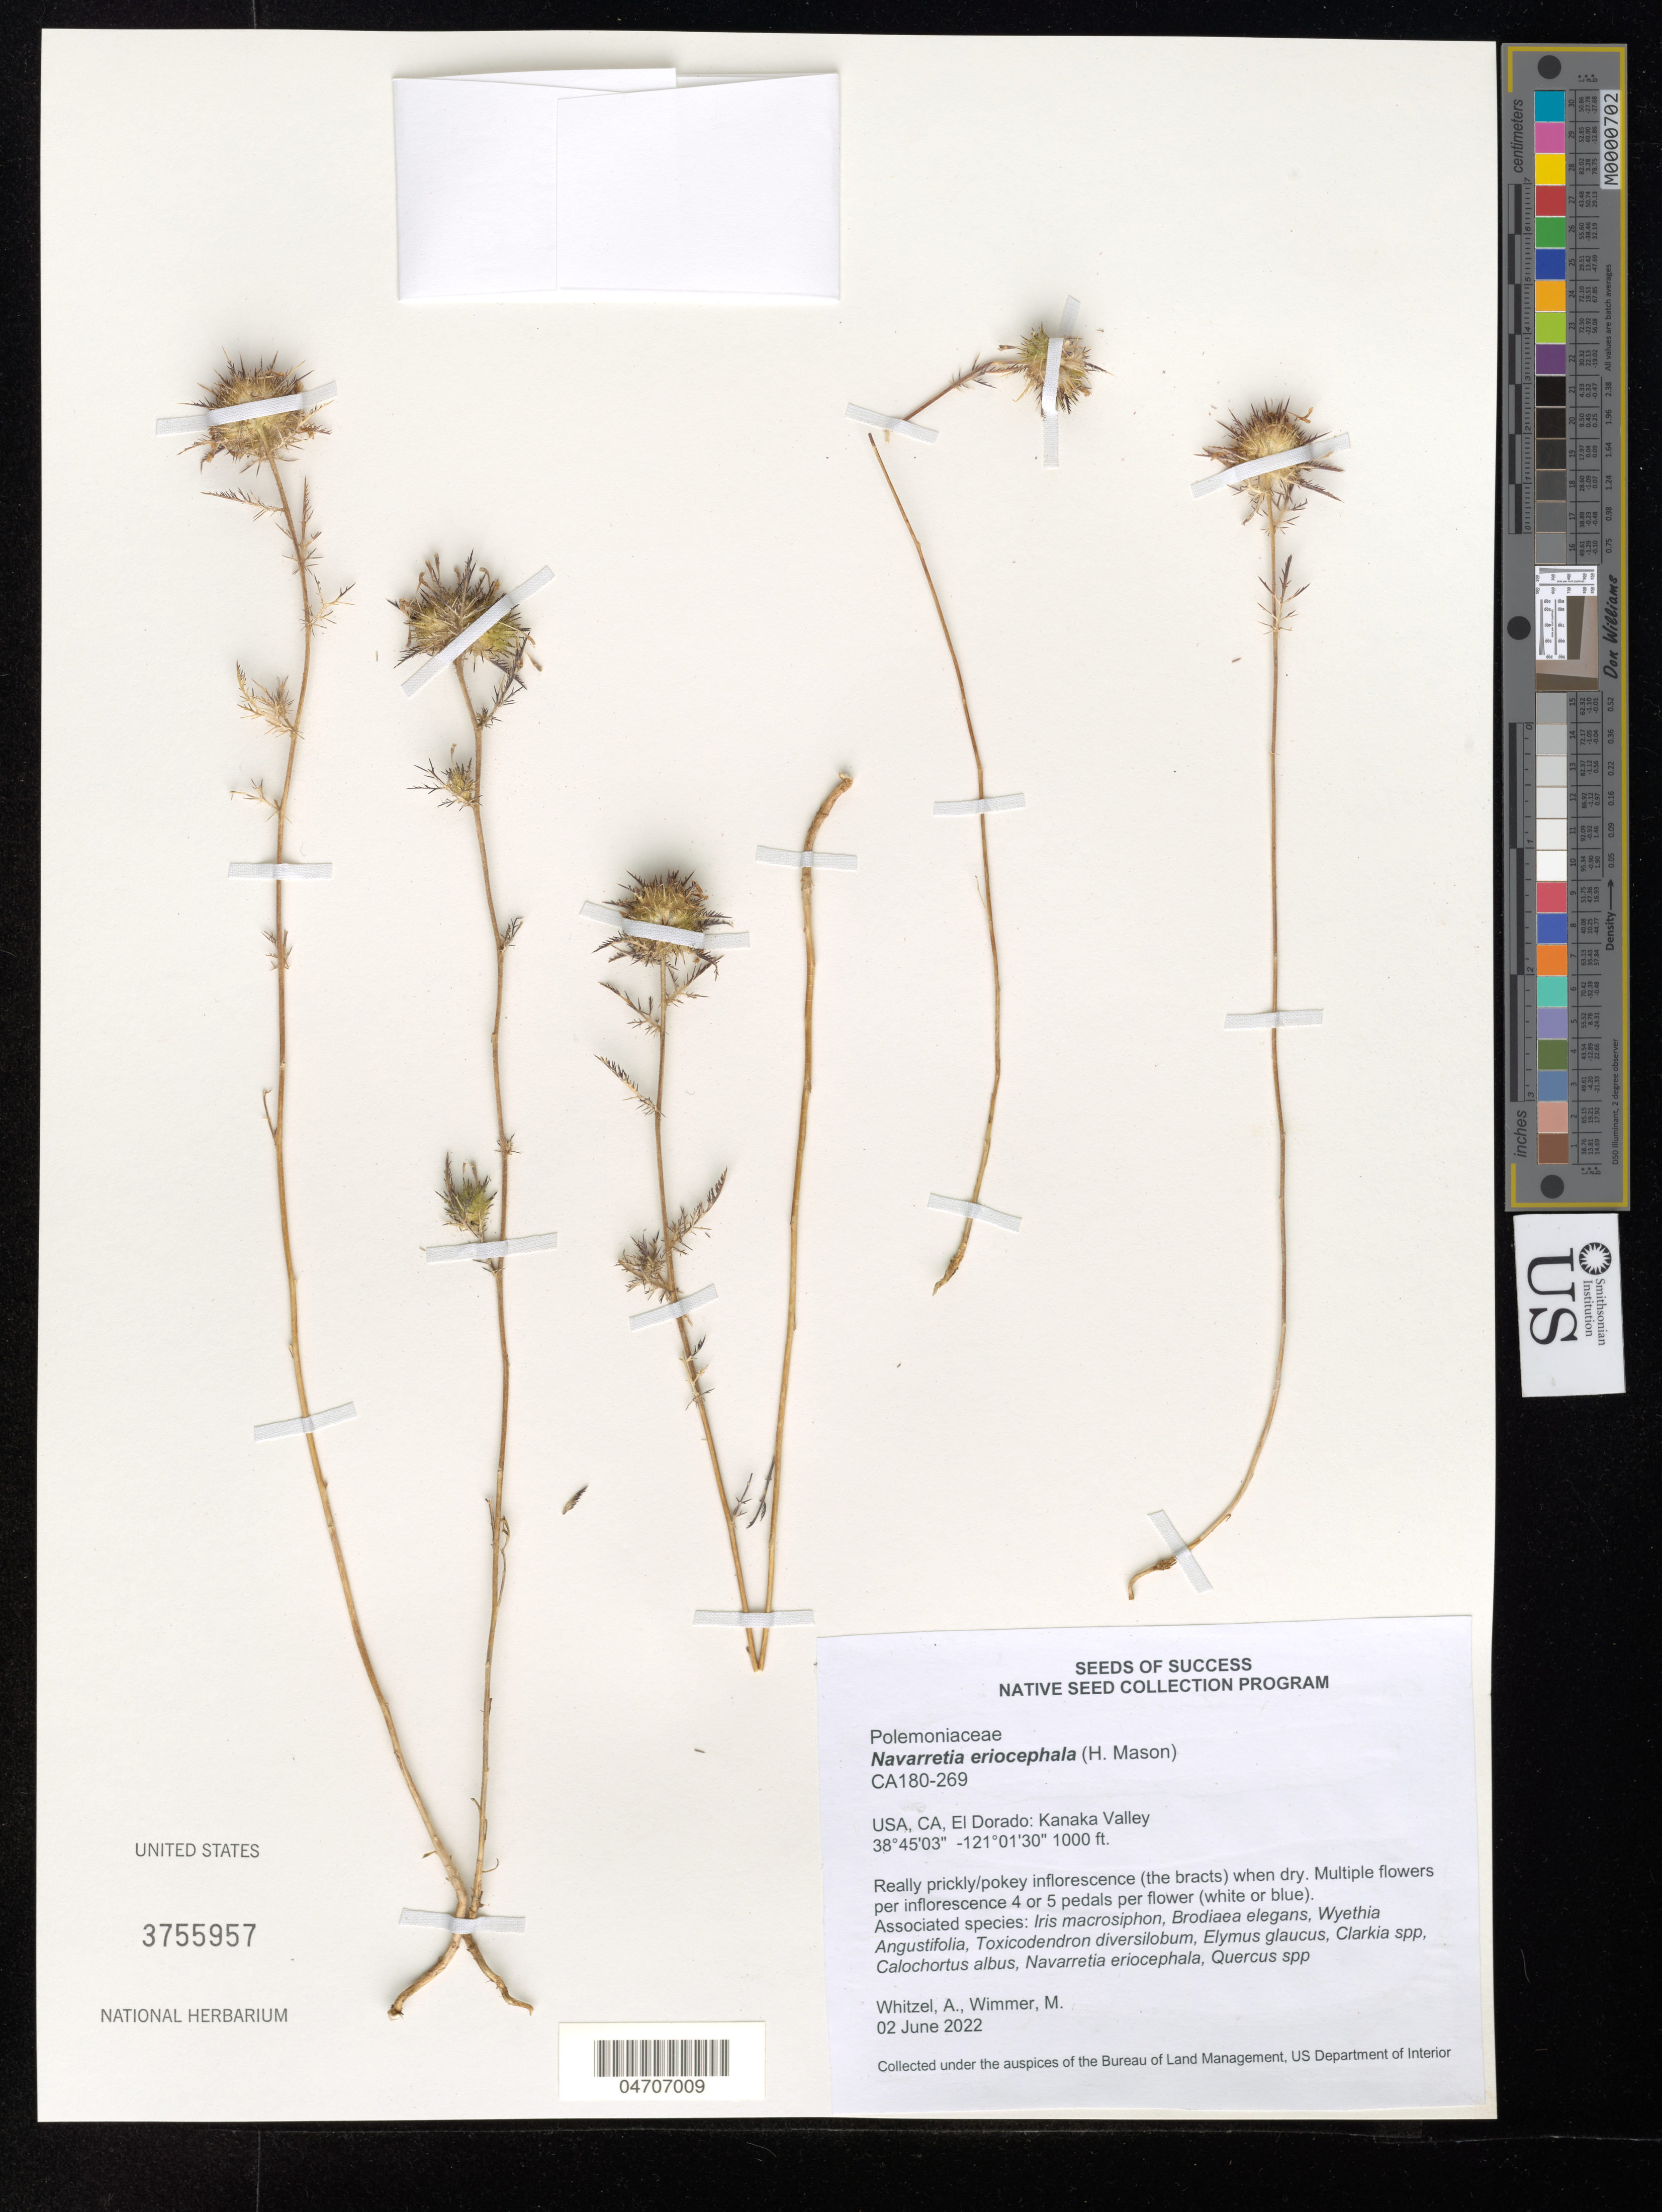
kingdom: Plantae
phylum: Tracheophyta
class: Magnoliopsida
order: Ericales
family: Polemoniaceae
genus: Navarretia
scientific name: Navarretia eriocephala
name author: H. Mason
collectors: A. Whitzel & A. Wimmer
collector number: CA180-269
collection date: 2022-06-02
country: United States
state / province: California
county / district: El Dorado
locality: El Dorado: Kanaka Valley.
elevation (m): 305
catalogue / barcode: US 3755957